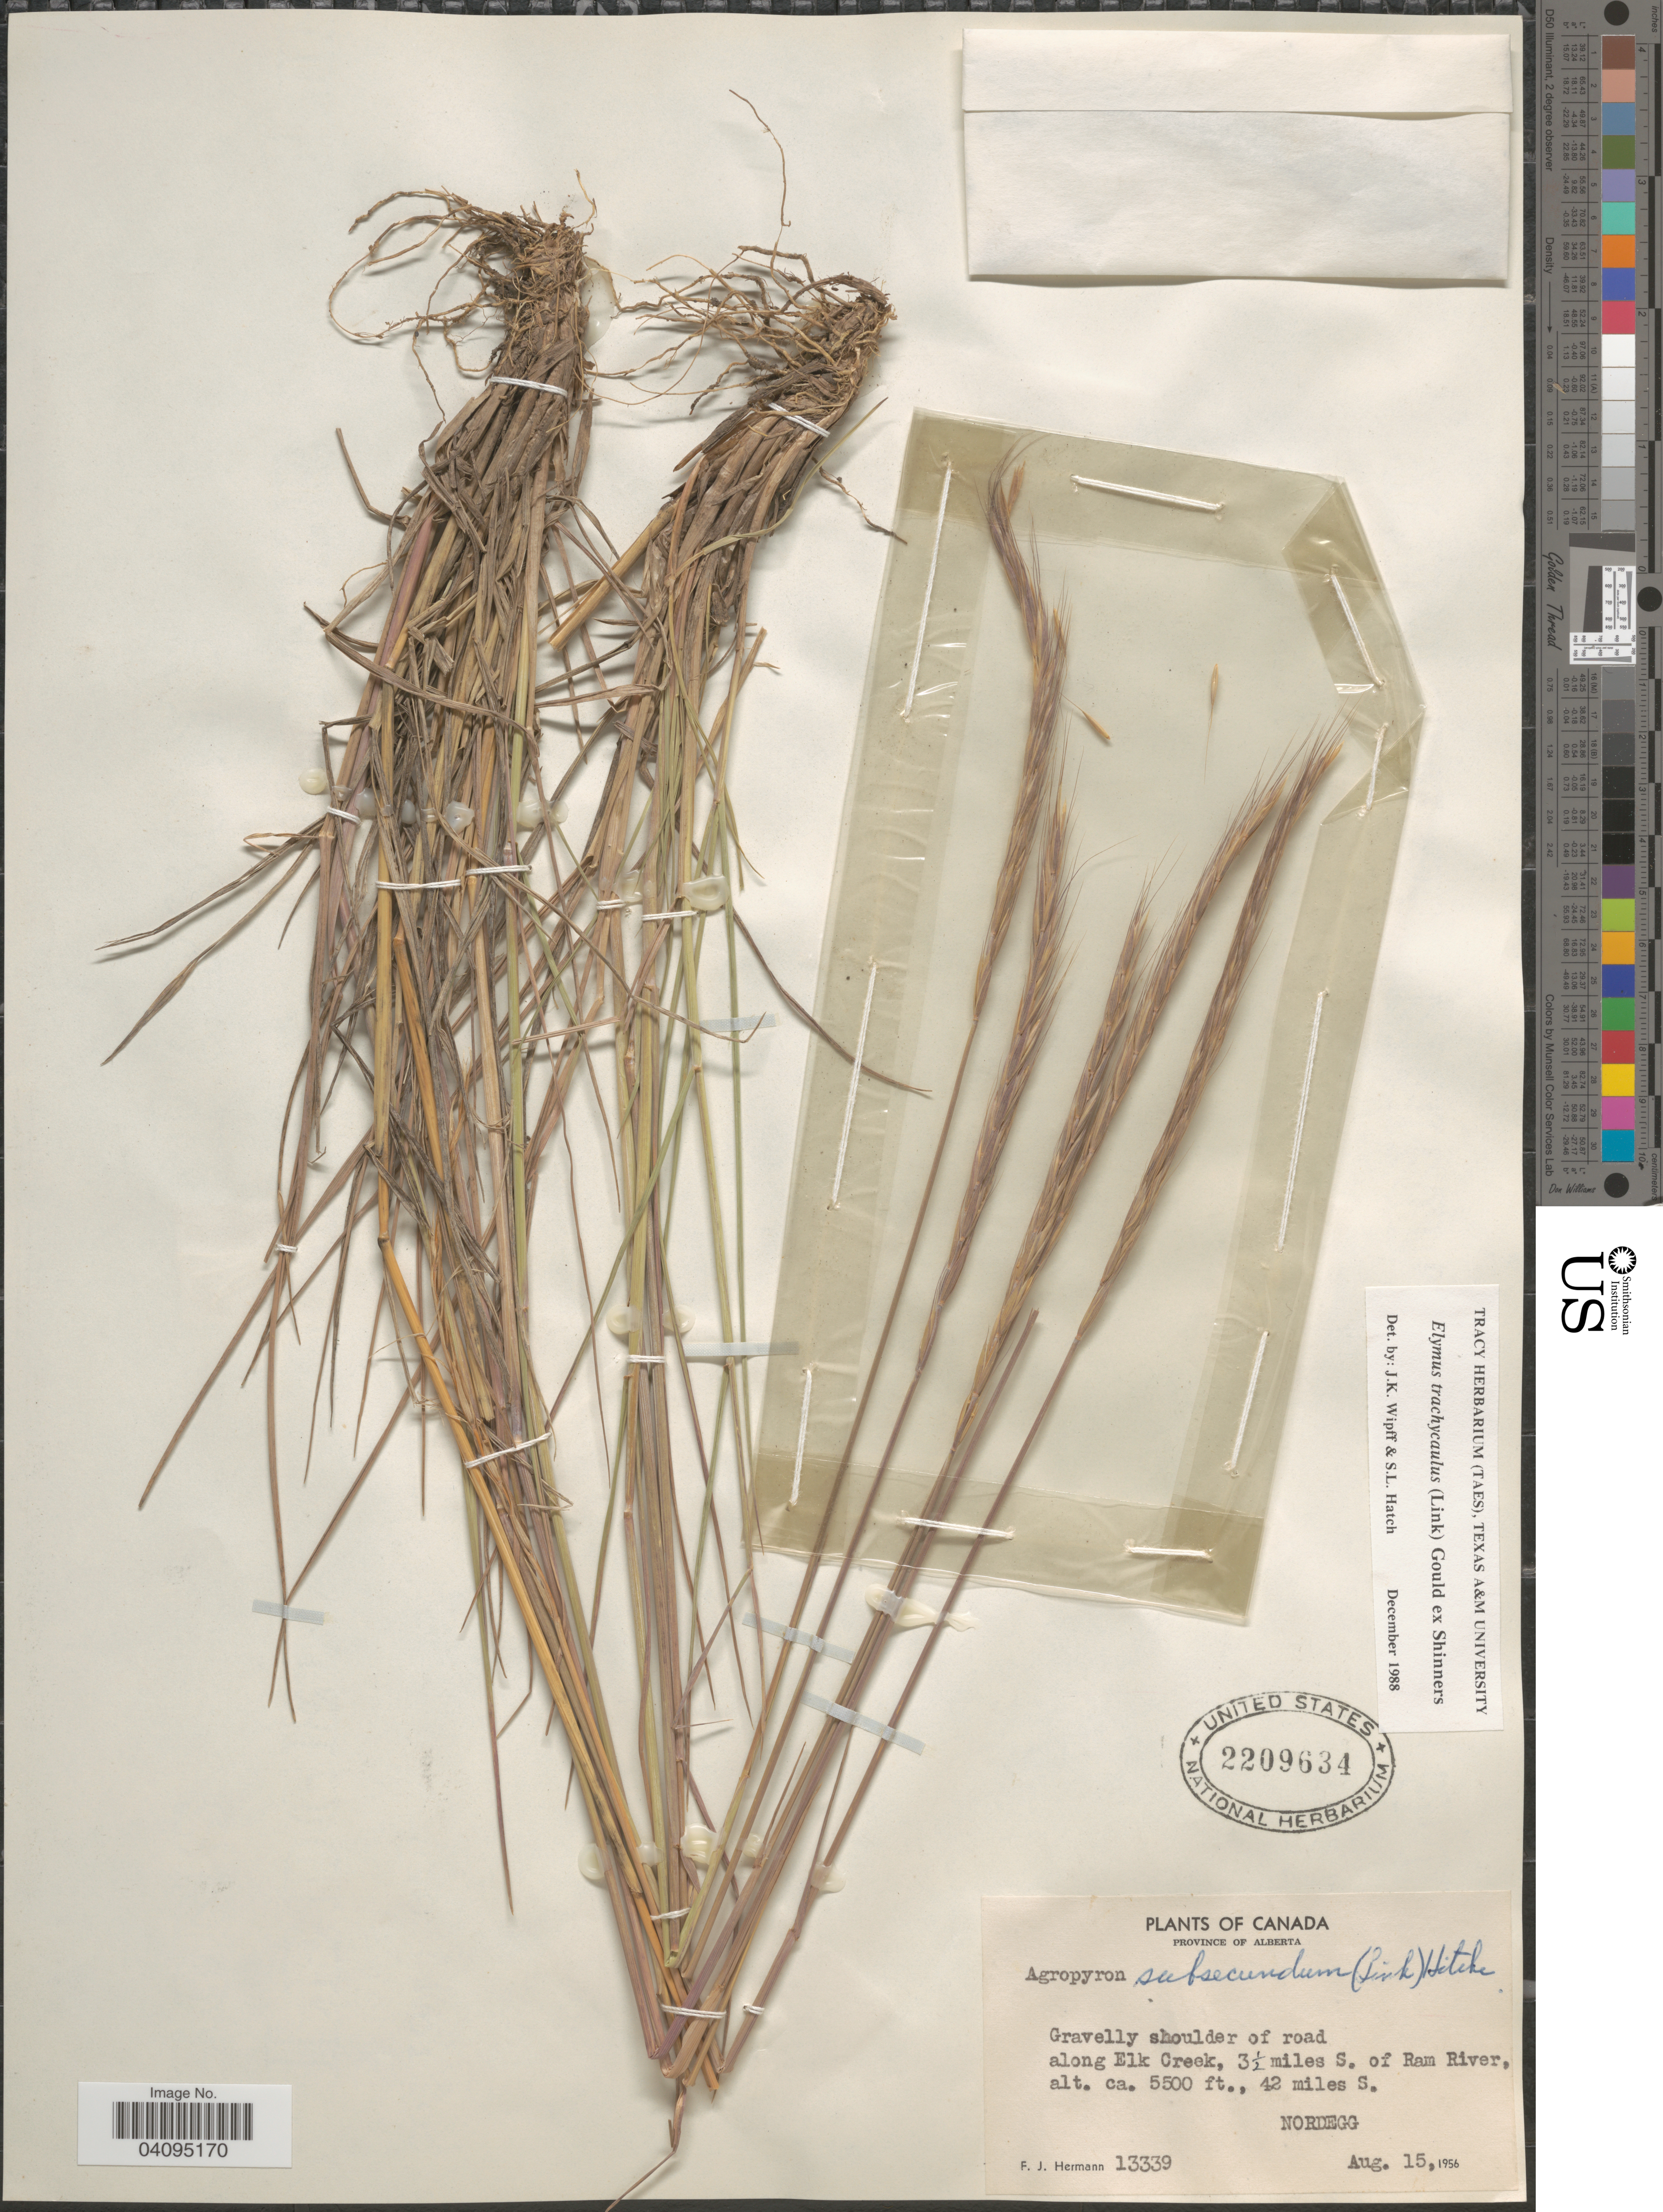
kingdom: Plantae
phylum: Tracheophyta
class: Liliopsida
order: Poales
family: Poaceae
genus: Elymus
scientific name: Elymus trachycaulus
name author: (Link) Gould ex Shinners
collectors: F. J. Hermann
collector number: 13339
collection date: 1956-08-15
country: Canada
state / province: Alberta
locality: Gravelly shoulder of road along Elk Creek, 3½ miles S. of Ram River, 42 miles S. Nordegg.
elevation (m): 1676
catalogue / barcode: US 2209634